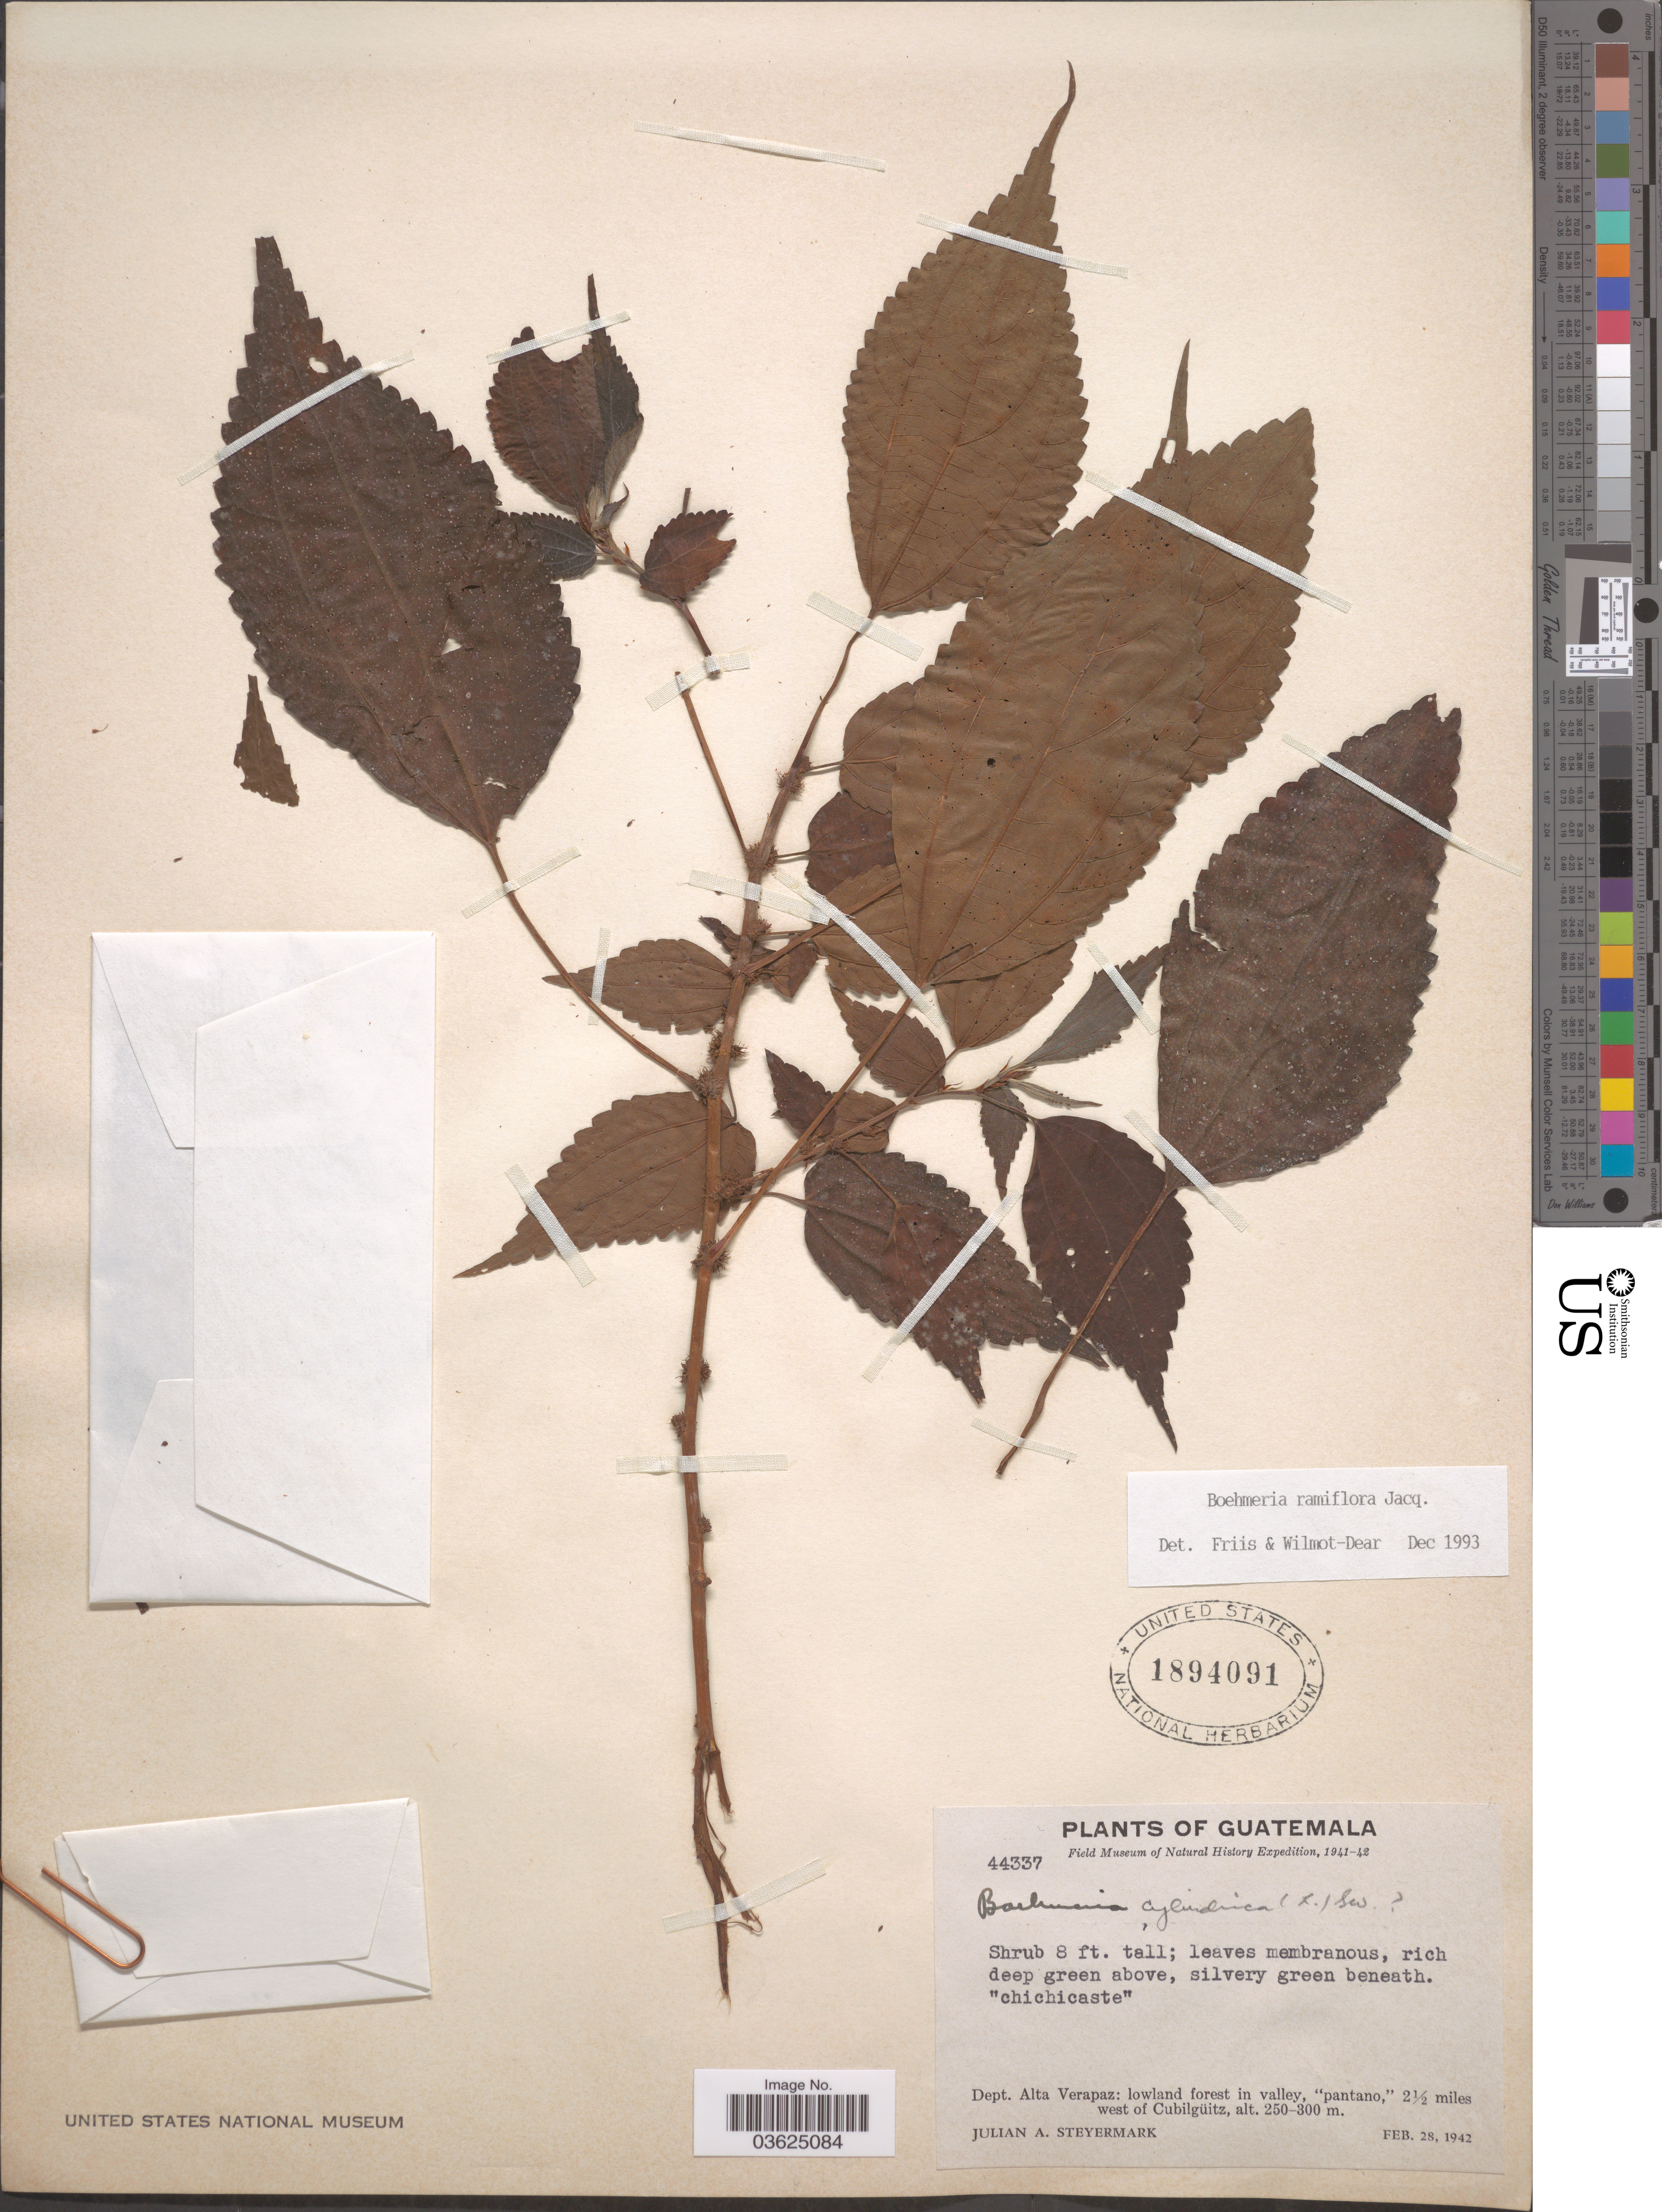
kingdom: Plantae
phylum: Tracheophyta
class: Magnoliopsida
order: Rosales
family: Urticaceae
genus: Boehmeria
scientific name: Boehmeria ramiflora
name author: Jacq.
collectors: J. Steyermark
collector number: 44337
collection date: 1942-02-28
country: Guatemala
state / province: Alta Verapaz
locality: Dept. Alta Verapaz: lowland forest in valley, "pantano," 2½ miles west of Cubilgüitz.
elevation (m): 250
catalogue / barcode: US 1894091